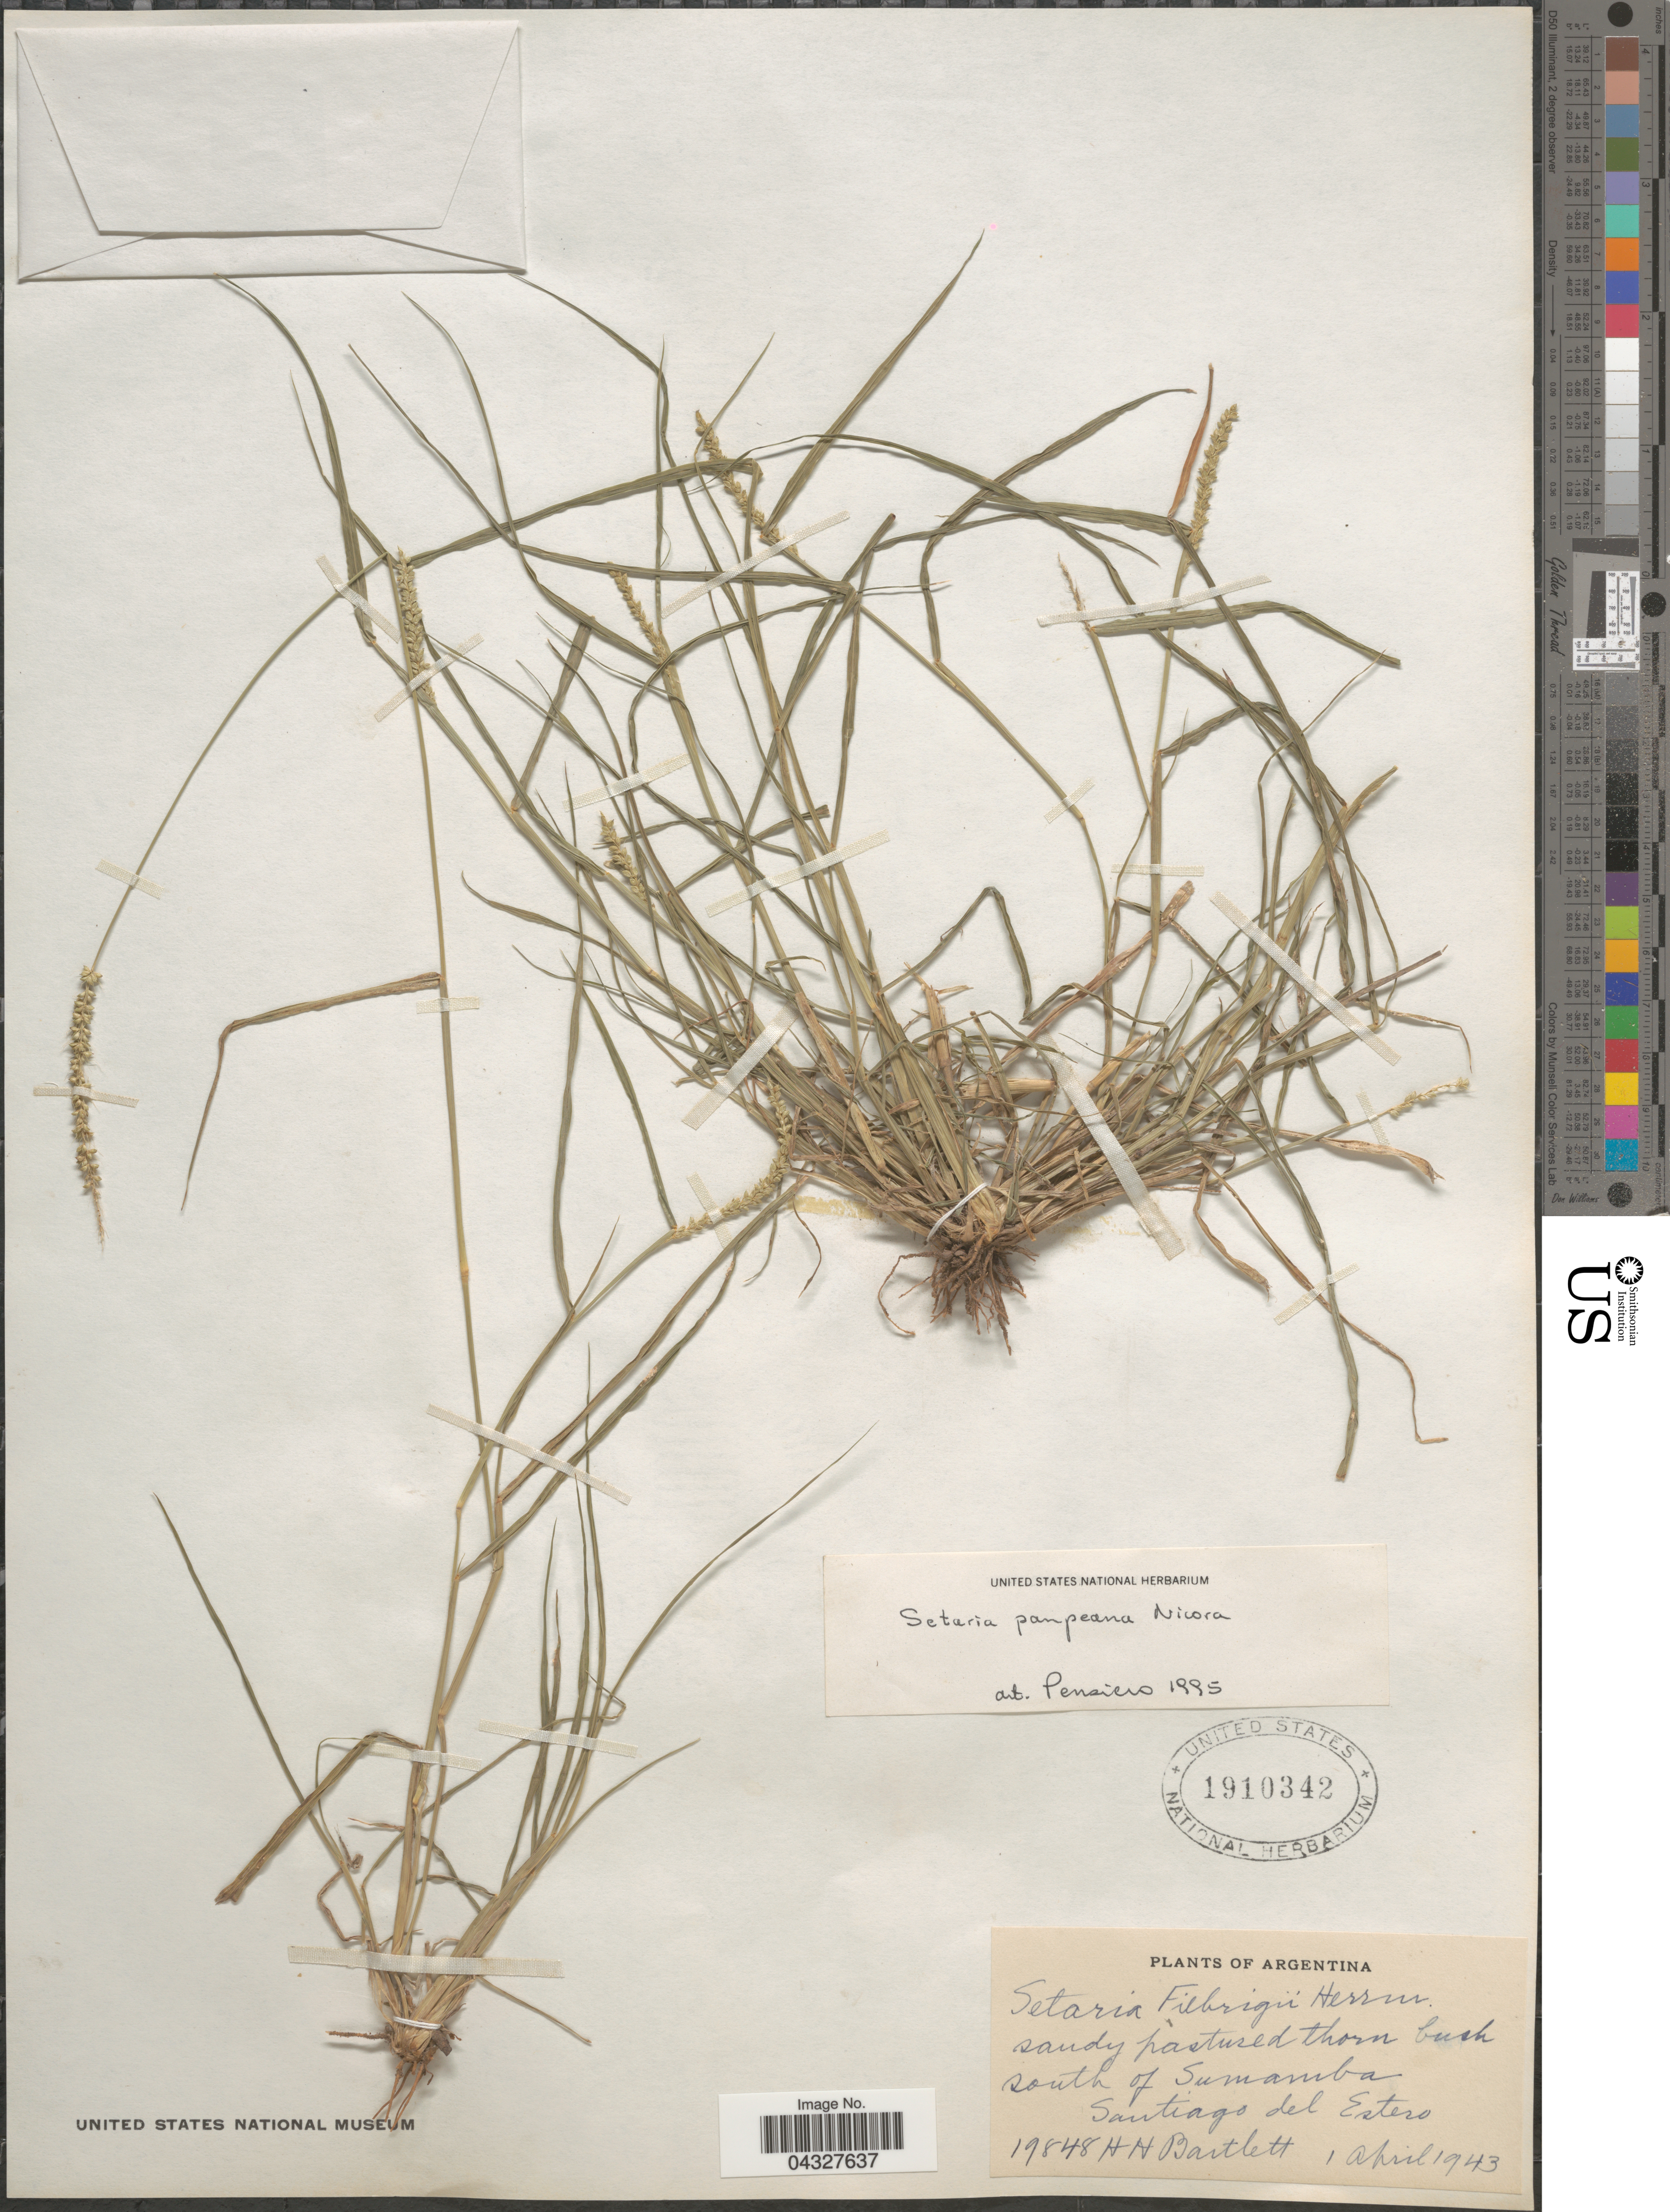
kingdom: Plantae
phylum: Tracheophyta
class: Liliopsida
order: Poales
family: Poaceae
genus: Setaria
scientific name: Setaria pampeana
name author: Parodi ex Nicora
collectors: H. H. Bartlett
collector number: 19848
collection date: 1943-04-01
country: Argentina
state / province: Santiago del Estero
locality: Sandy pastured thorn bush south of Sumamba.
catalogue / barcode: US 1910342